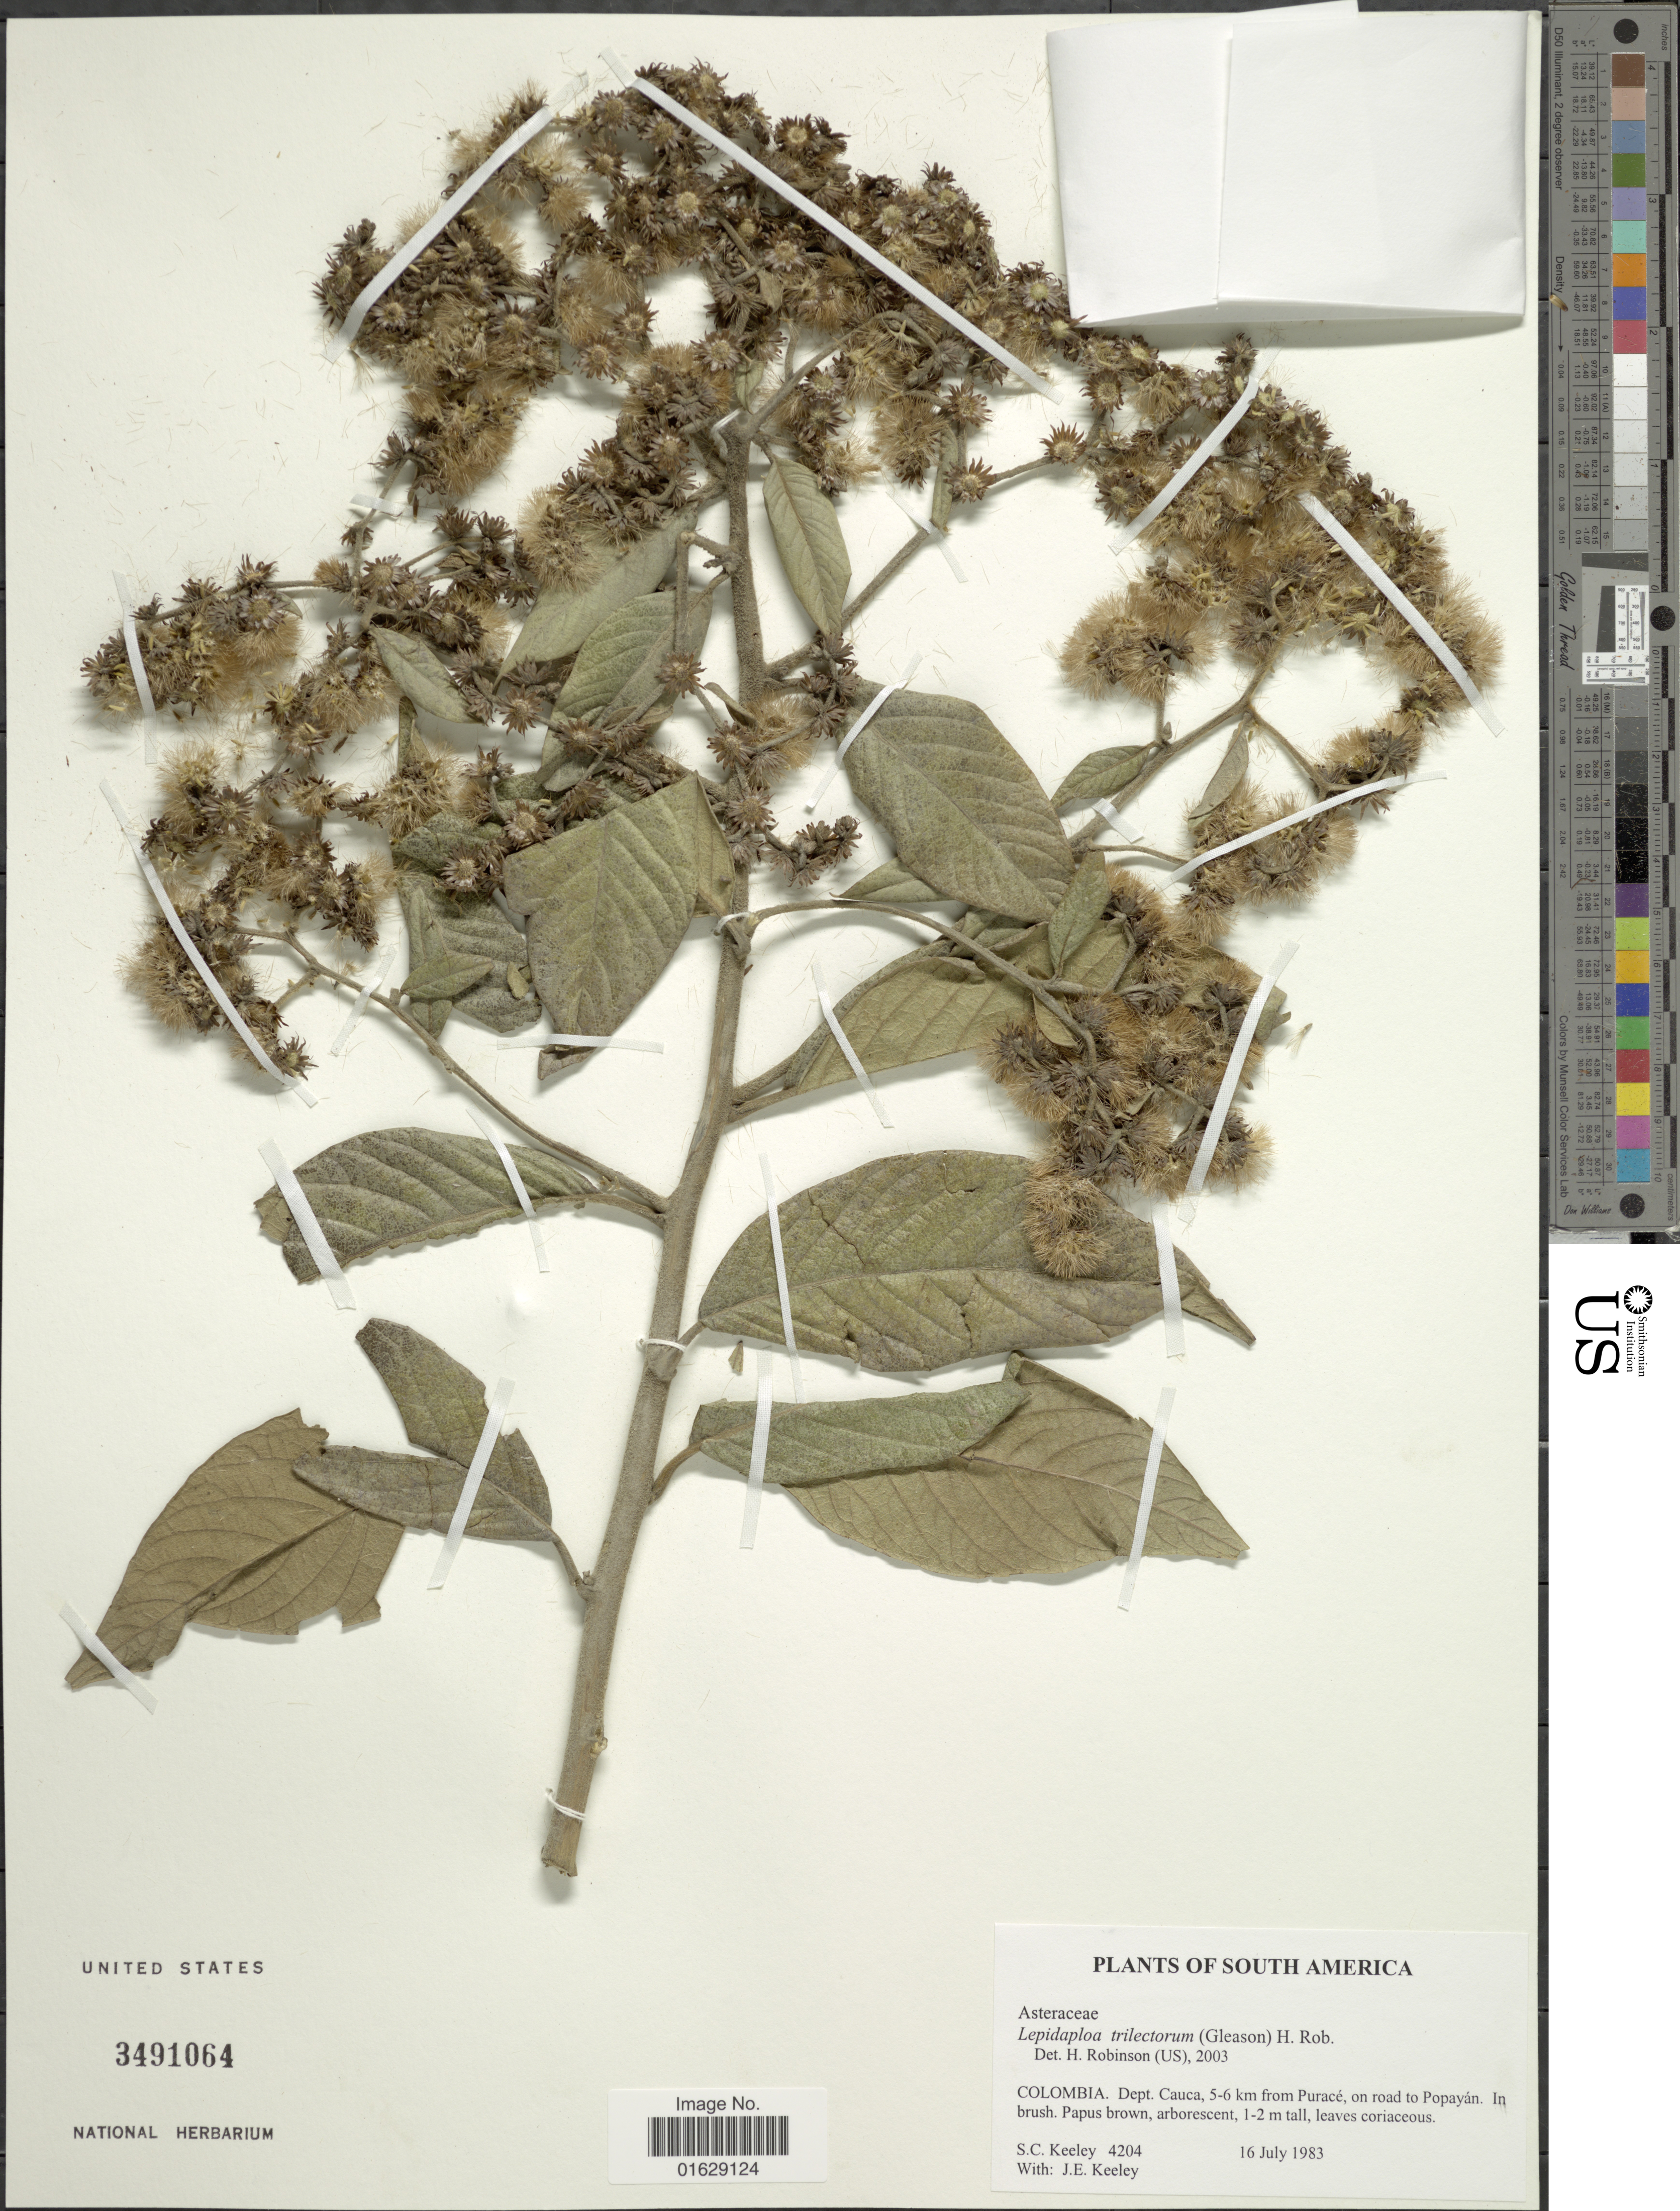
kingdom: Plantae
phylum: Tracheophyta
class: Magnoliopsida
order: Asterales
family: Asteraceae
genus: Lepidaploa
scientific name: Lepidaploa trilectorum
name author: (Gleason) H. Rob.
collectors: S. C. Keeley & J. E. Keeley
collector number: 4204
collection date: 1983-07-16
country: Colombia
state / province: Cauca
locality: Dept. Cauca, 5-6 km from Purace, on road to Popayan.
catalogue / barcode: US 3491064